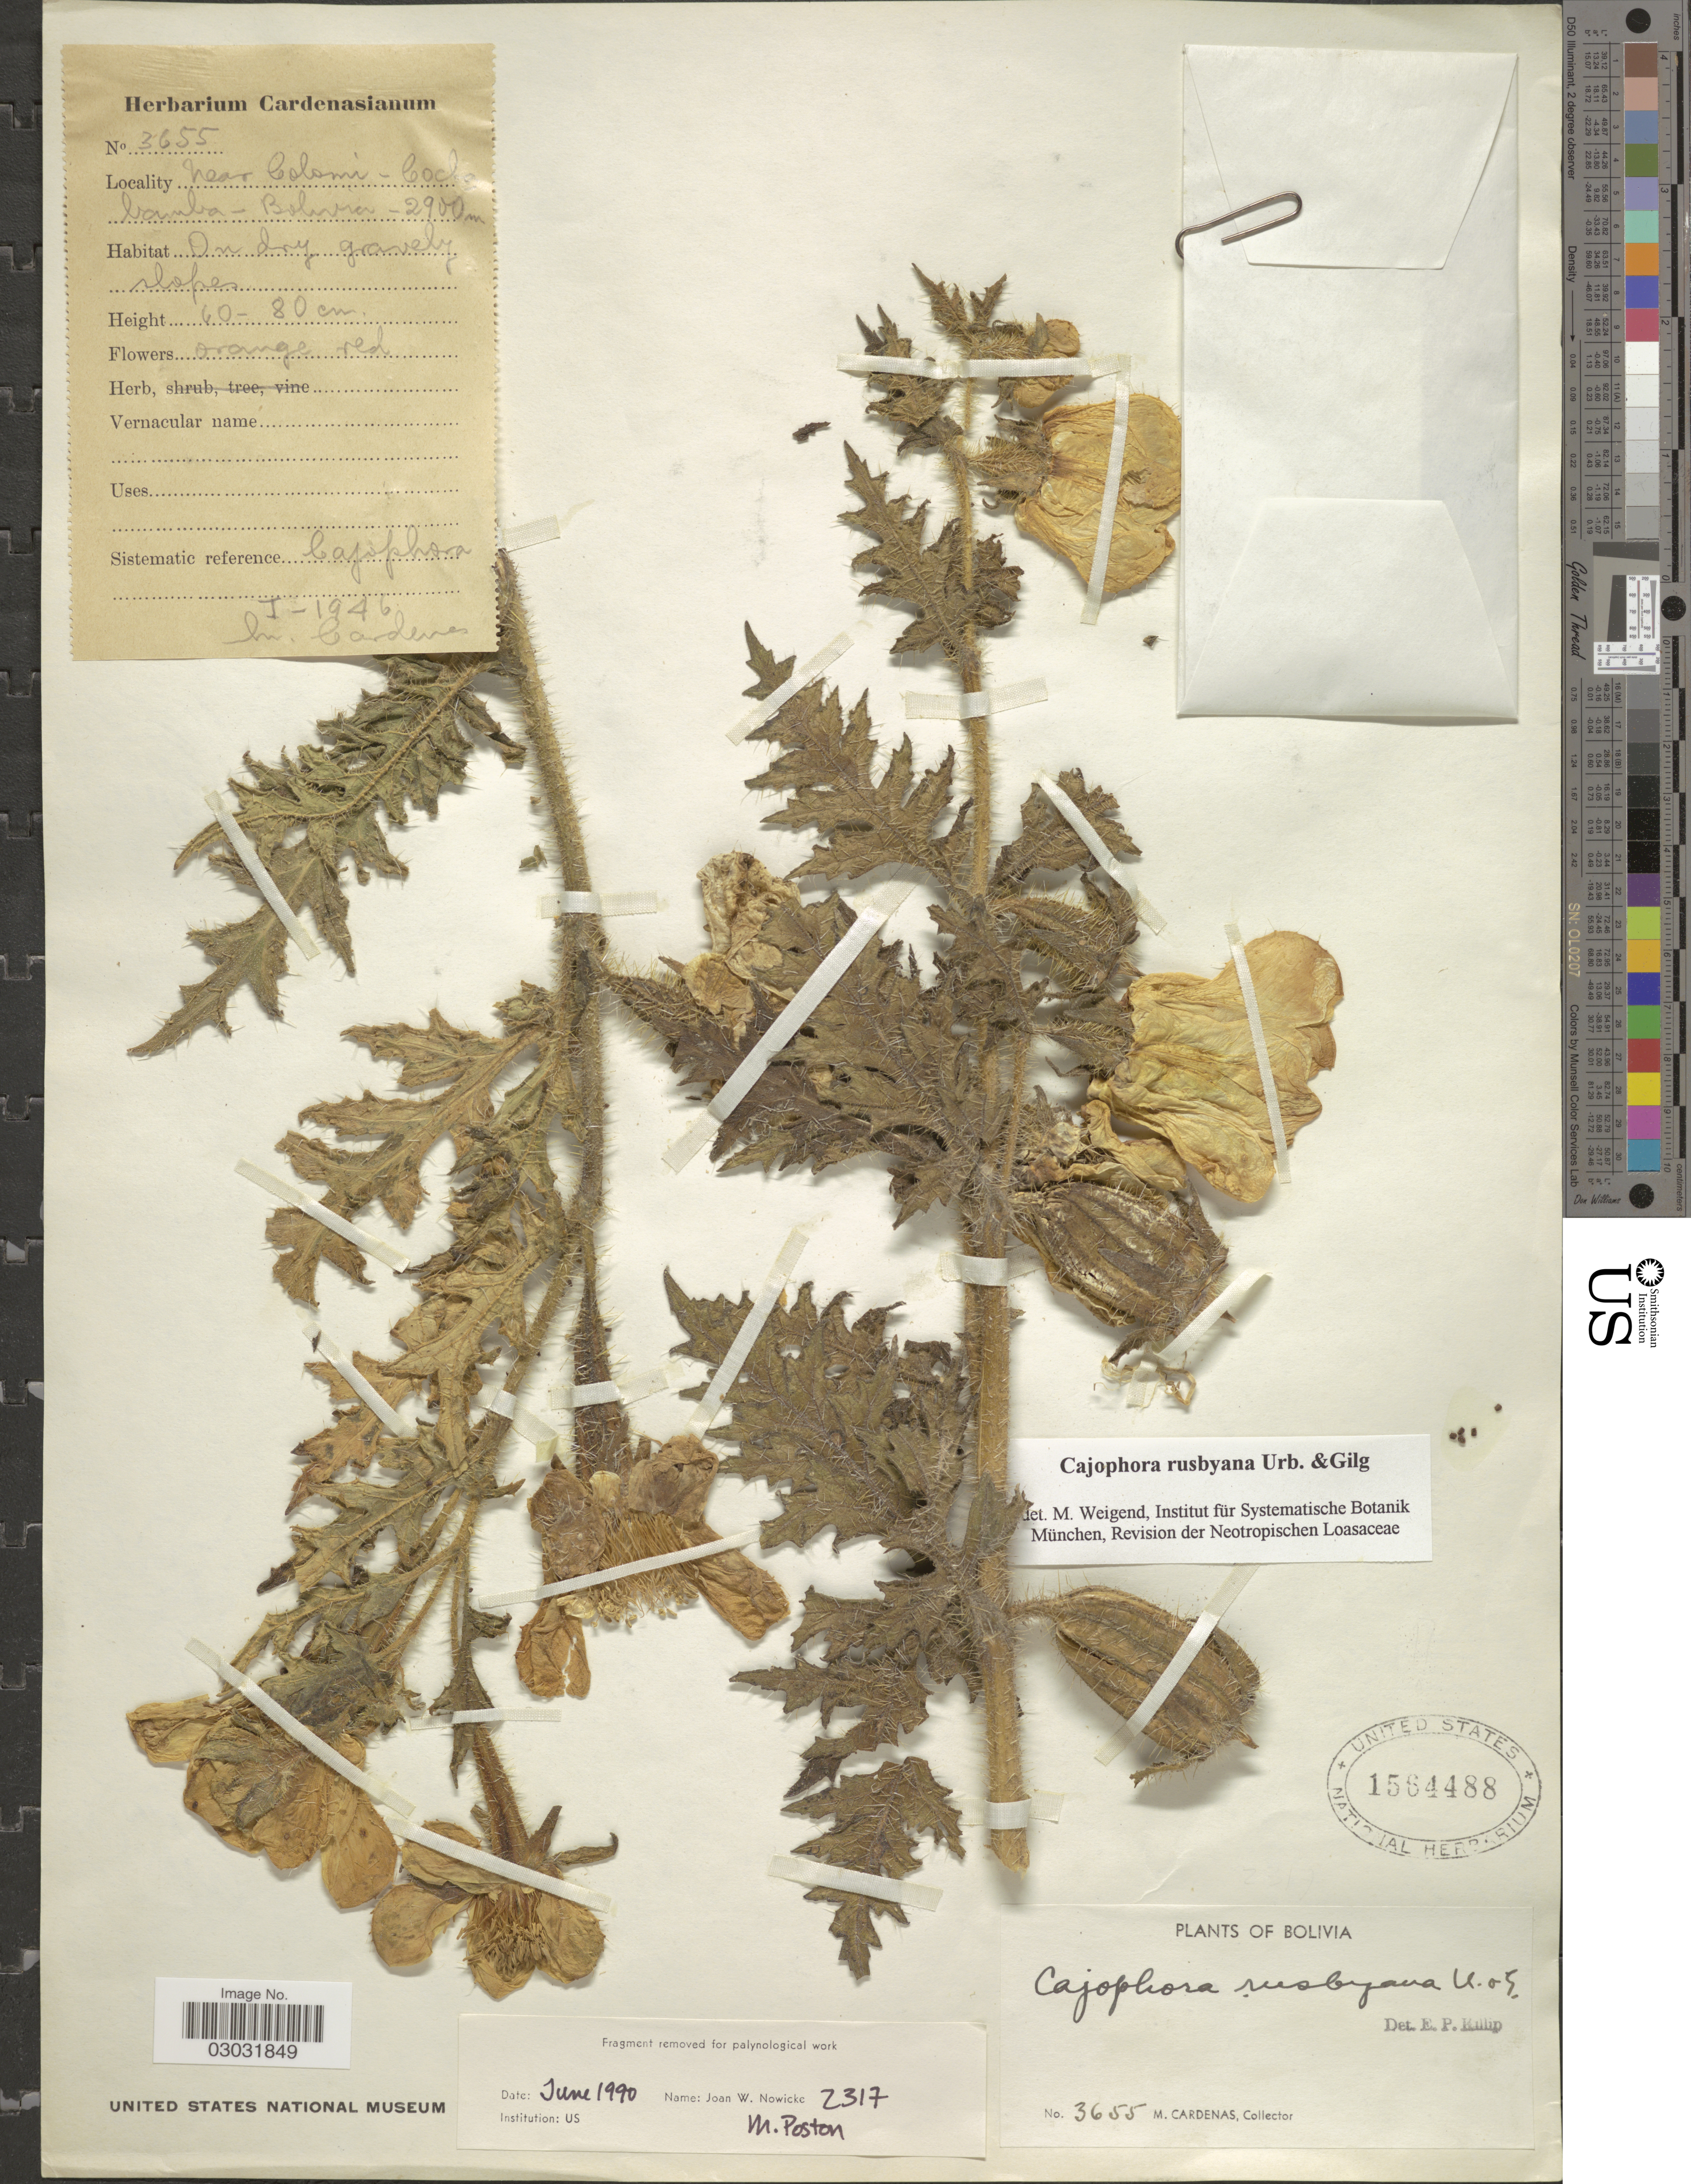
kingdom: Plantae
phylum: Tracheophyta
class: Magnoliopsida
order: Cornales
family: Loasaceae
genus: Caiophora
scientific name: Caiophora rusbyana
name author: Urb. & Gilg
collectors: M. Cárdenas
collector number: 3655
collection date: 1946-01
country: Bolivia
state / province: Cochabamba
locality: Near Colomi.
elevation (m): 2900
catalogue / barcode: US 1564488